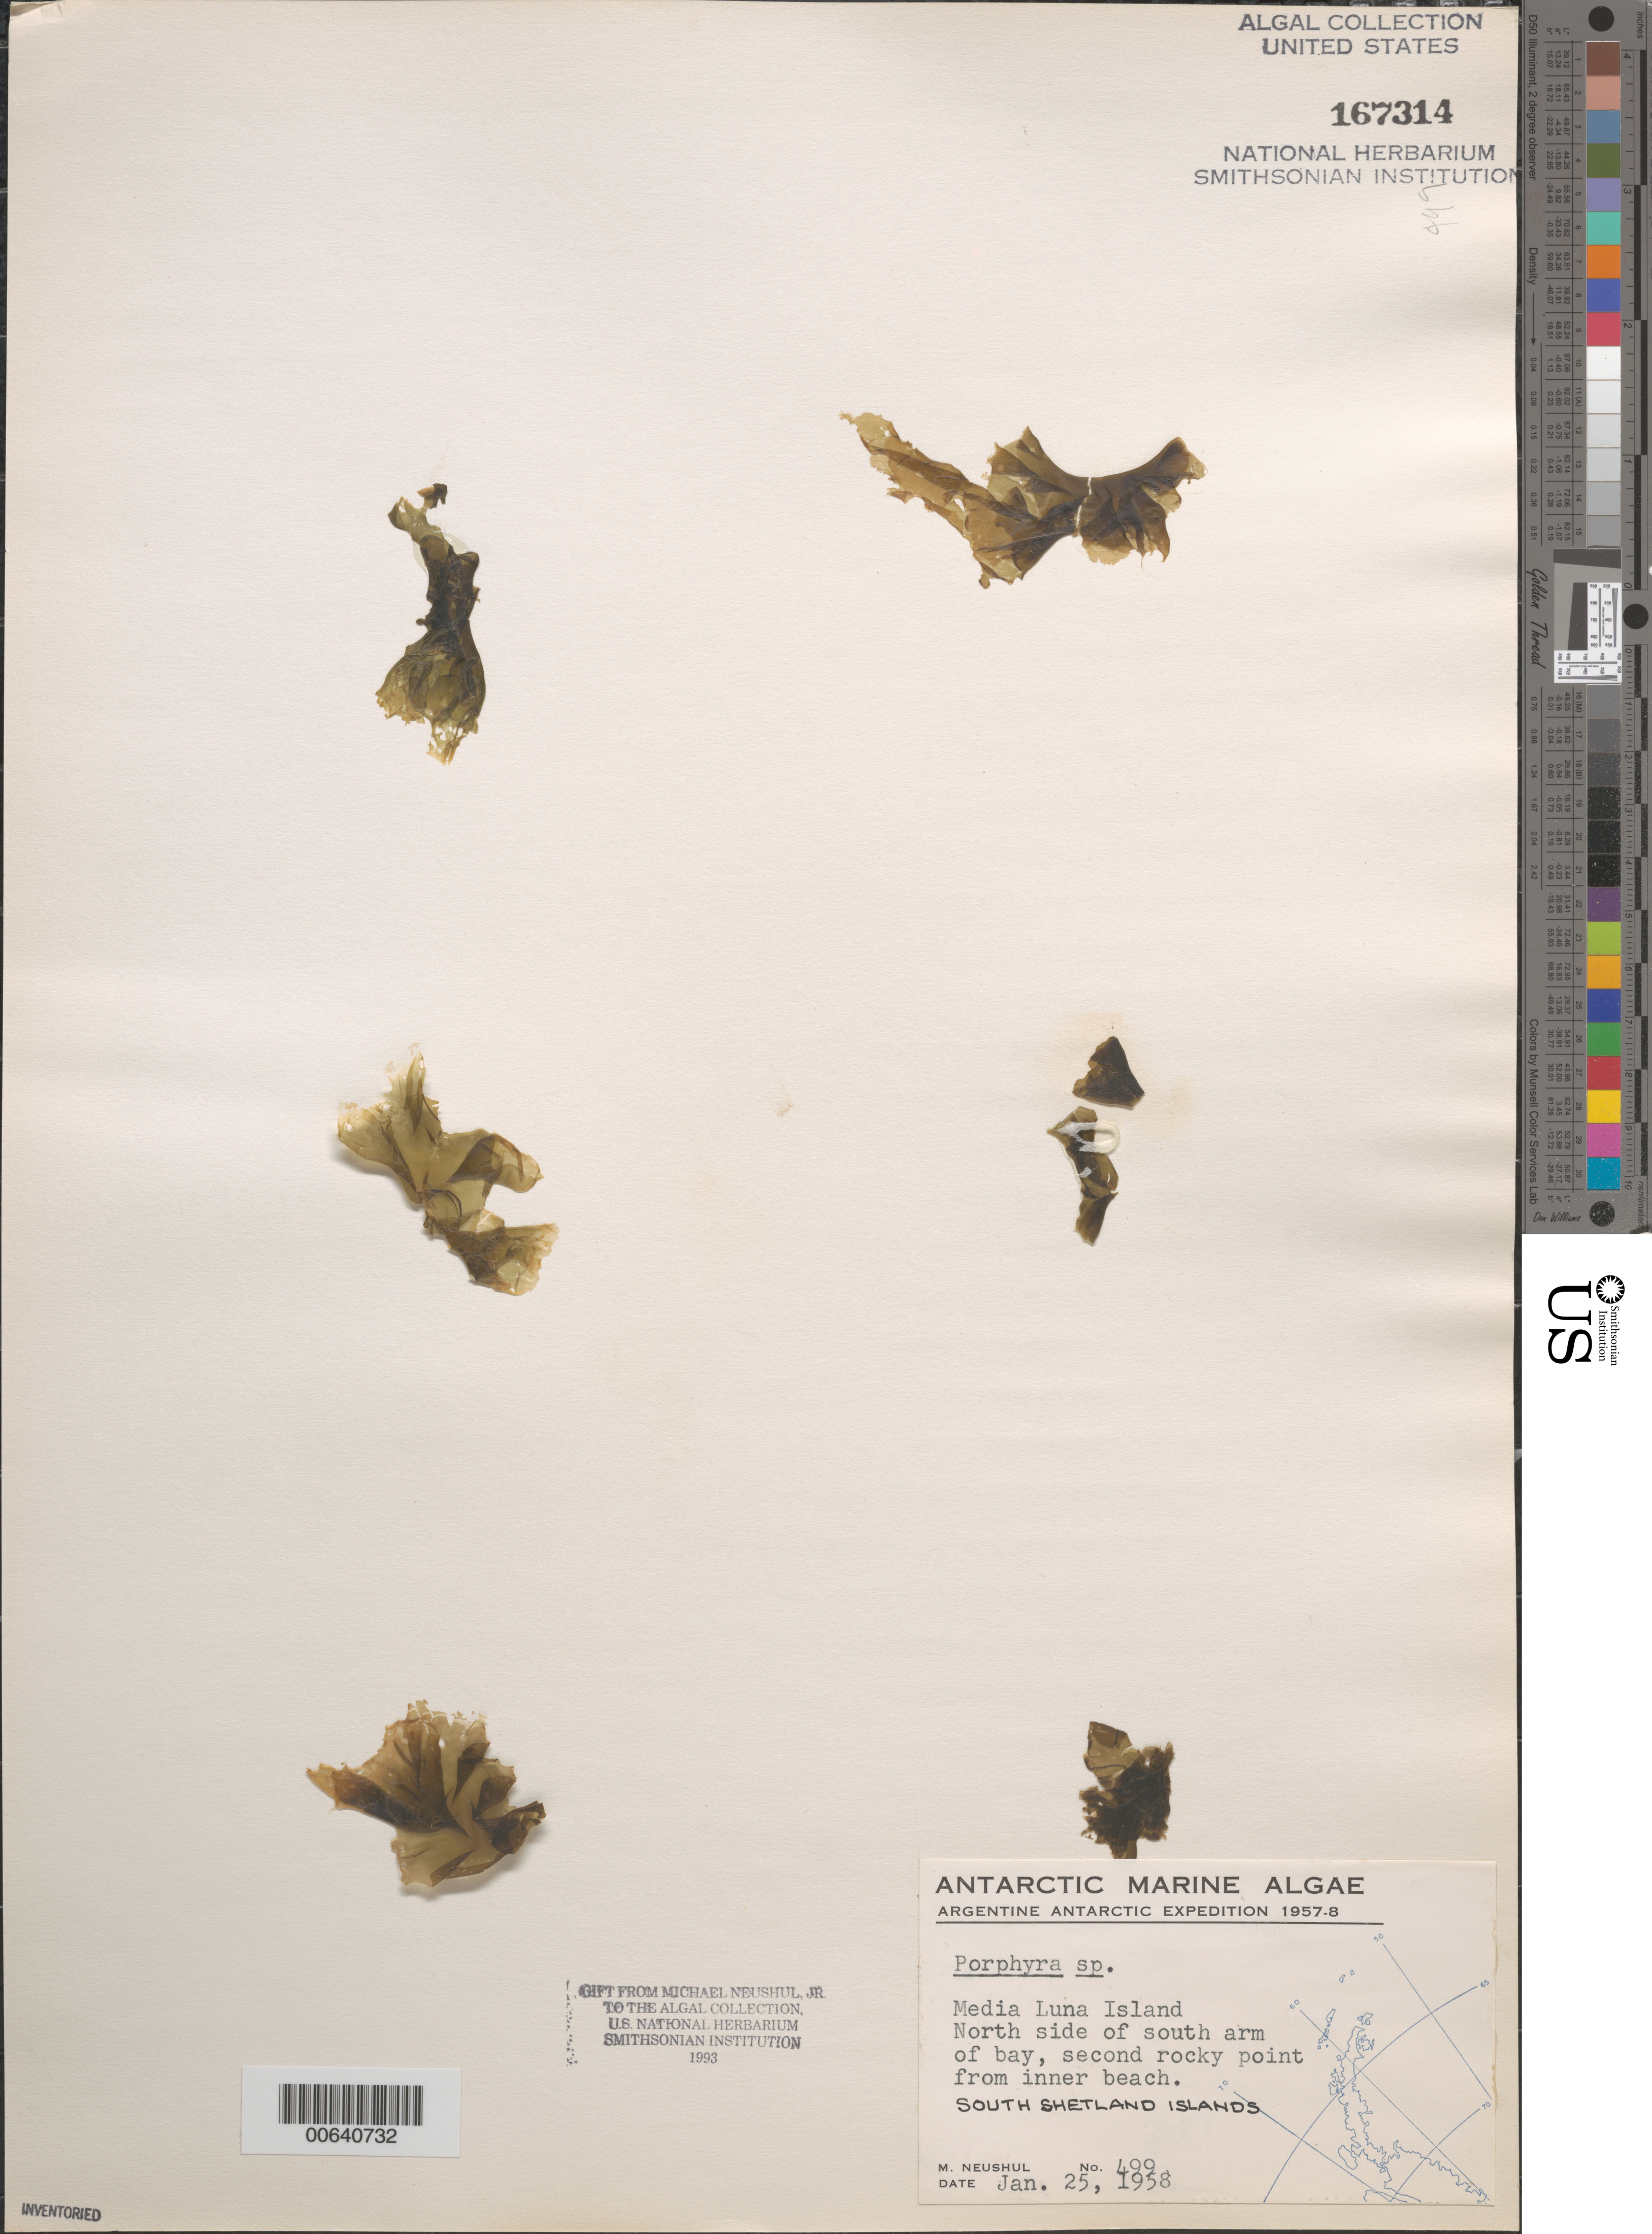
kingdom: Plantae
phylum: Rhodophyta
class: Bangiophyceae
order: Bangiales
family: Bangiaceae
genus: Porphyra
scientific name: Porphyra sp.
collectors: M. Neushul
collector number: Neushul 499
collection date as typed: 25 Jan 1958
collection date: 1958-01-25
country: Antarctica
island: Half Moon Island (Media Luna Island)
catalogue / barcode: US 167314